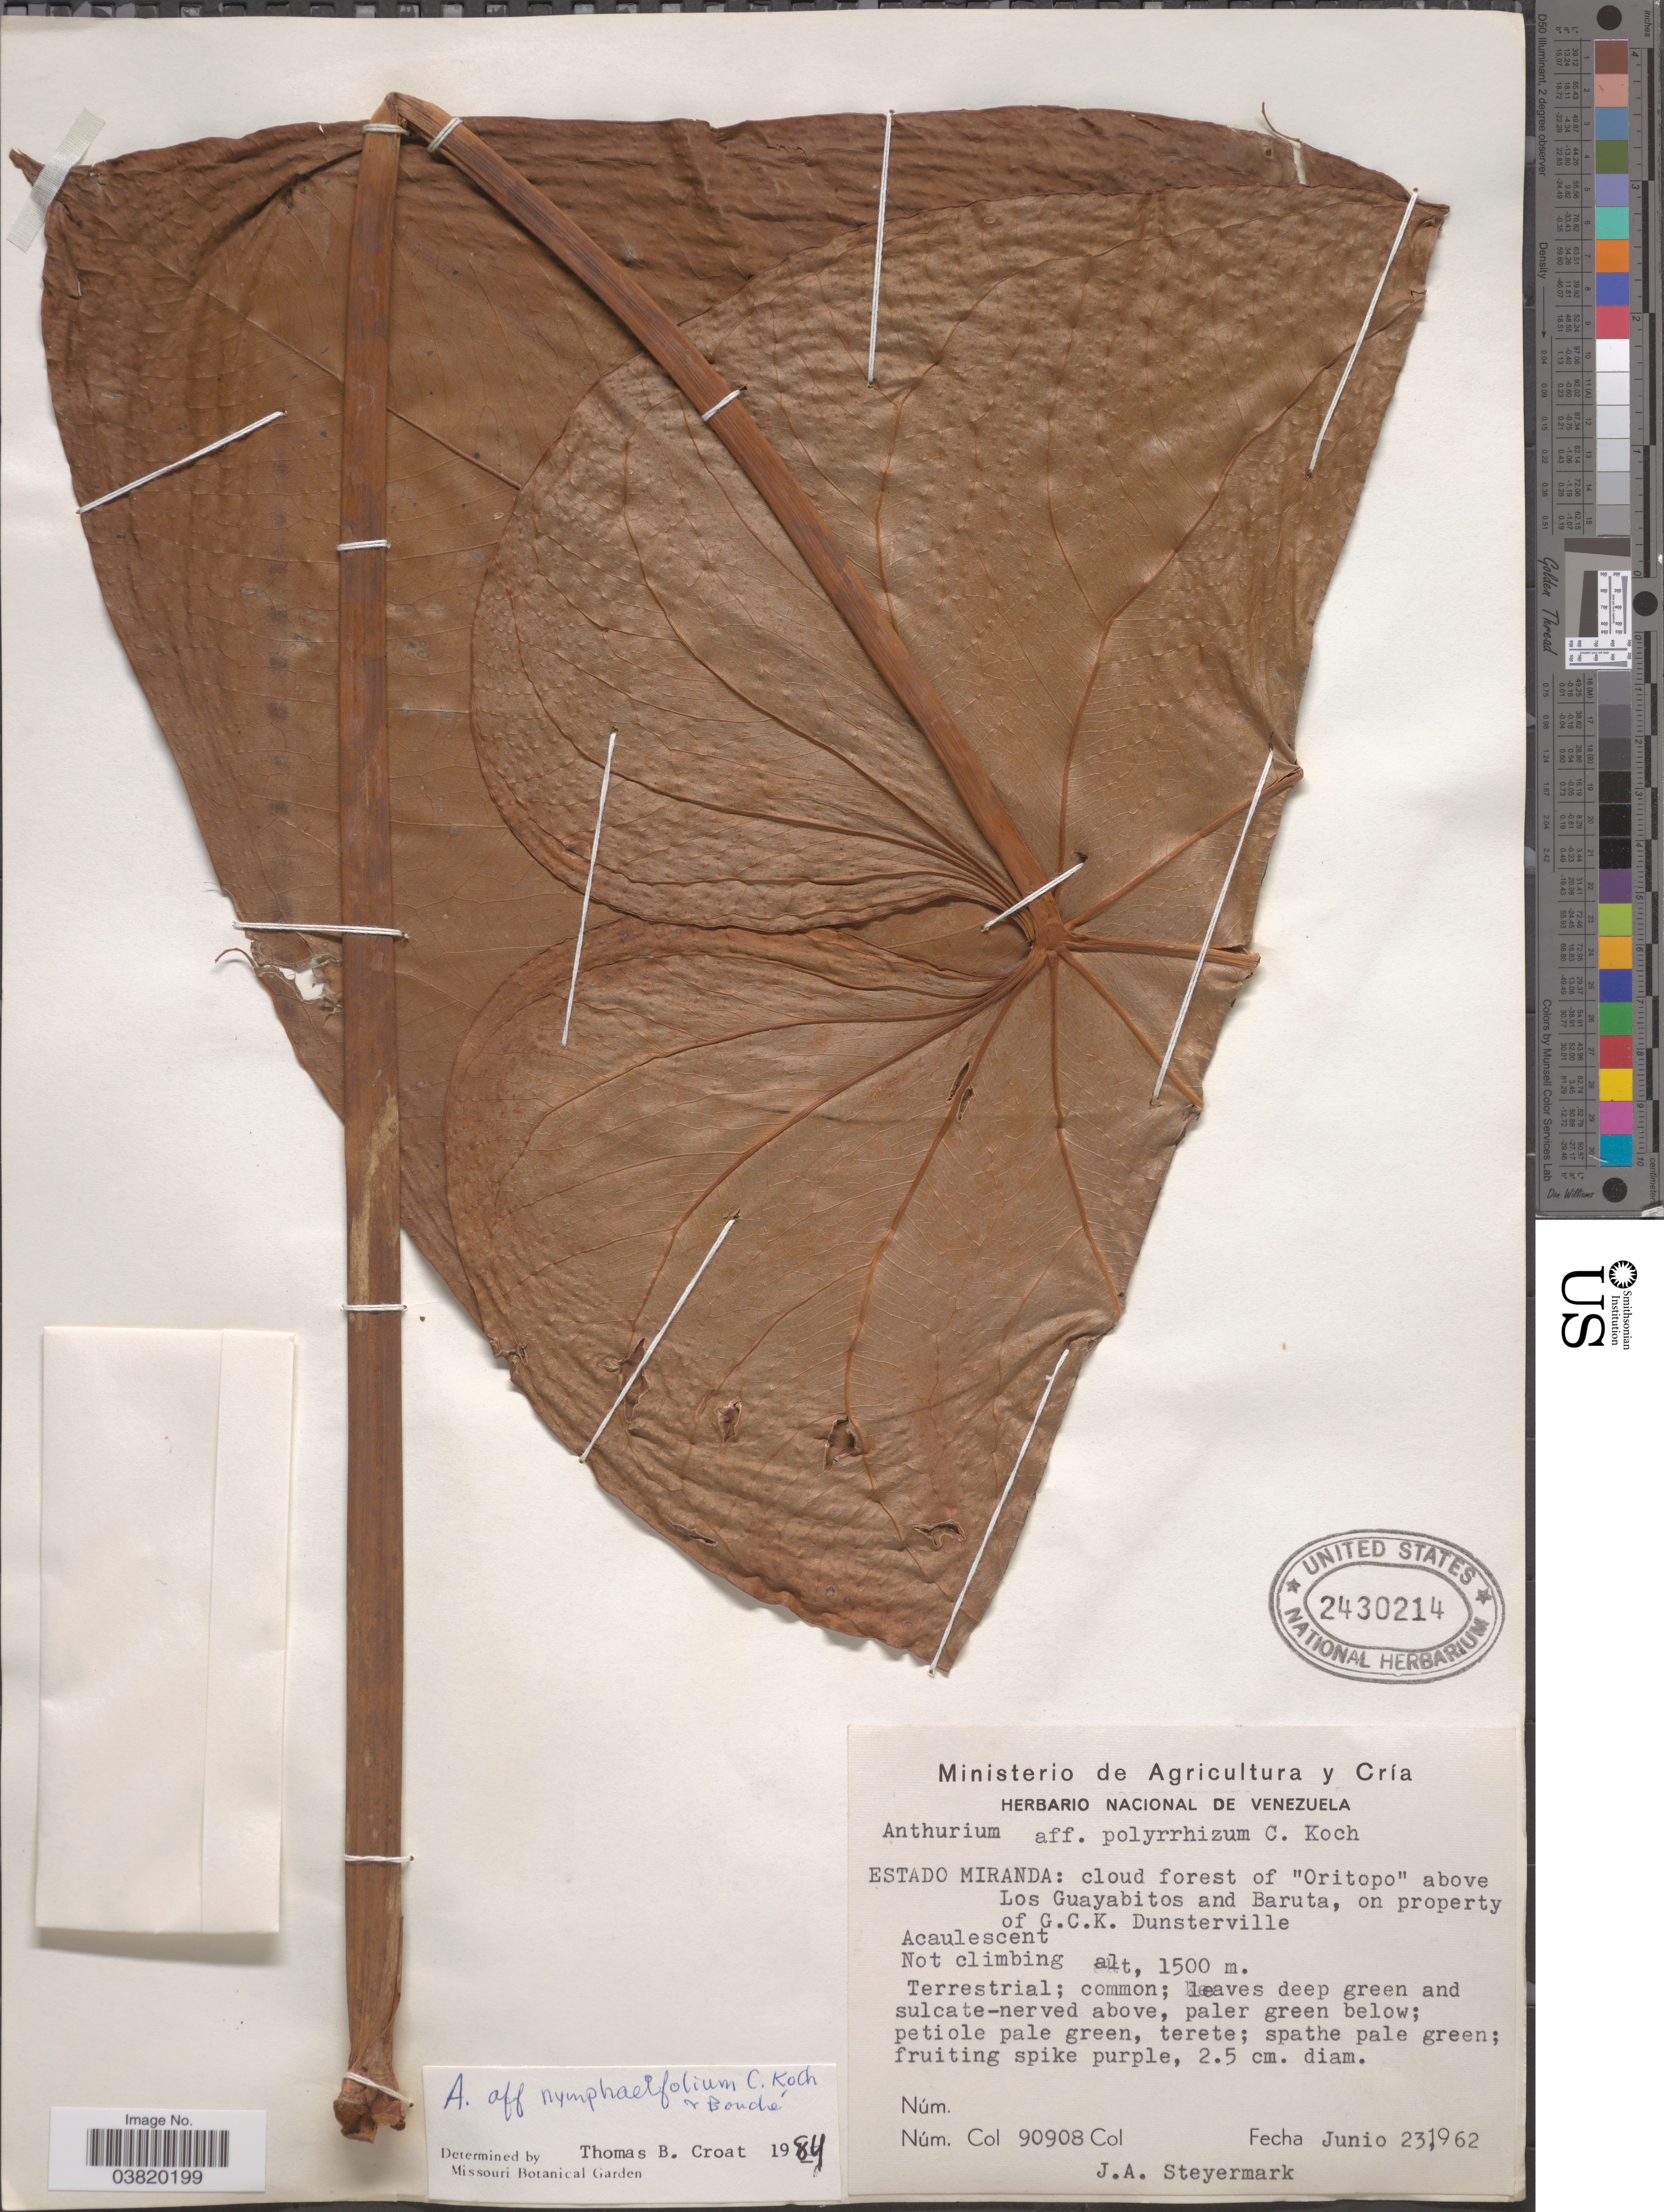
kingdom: Plantae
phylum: Tracheophyta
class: Liliopsida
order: Alismatales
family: Araceae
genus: Anthurium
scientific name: Anthurium nymphaeifolium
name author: K. Koch & C.D. Bouché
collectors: J. Steyermark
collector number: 90908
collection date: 1962-06-23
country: Venezuela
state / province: Miranda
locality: Cloud forest of "Oritopo" above Los Guayabitos and Baruta, on property of G.C.K. Dunsterville.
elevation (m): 1500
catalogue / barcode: US 2430214